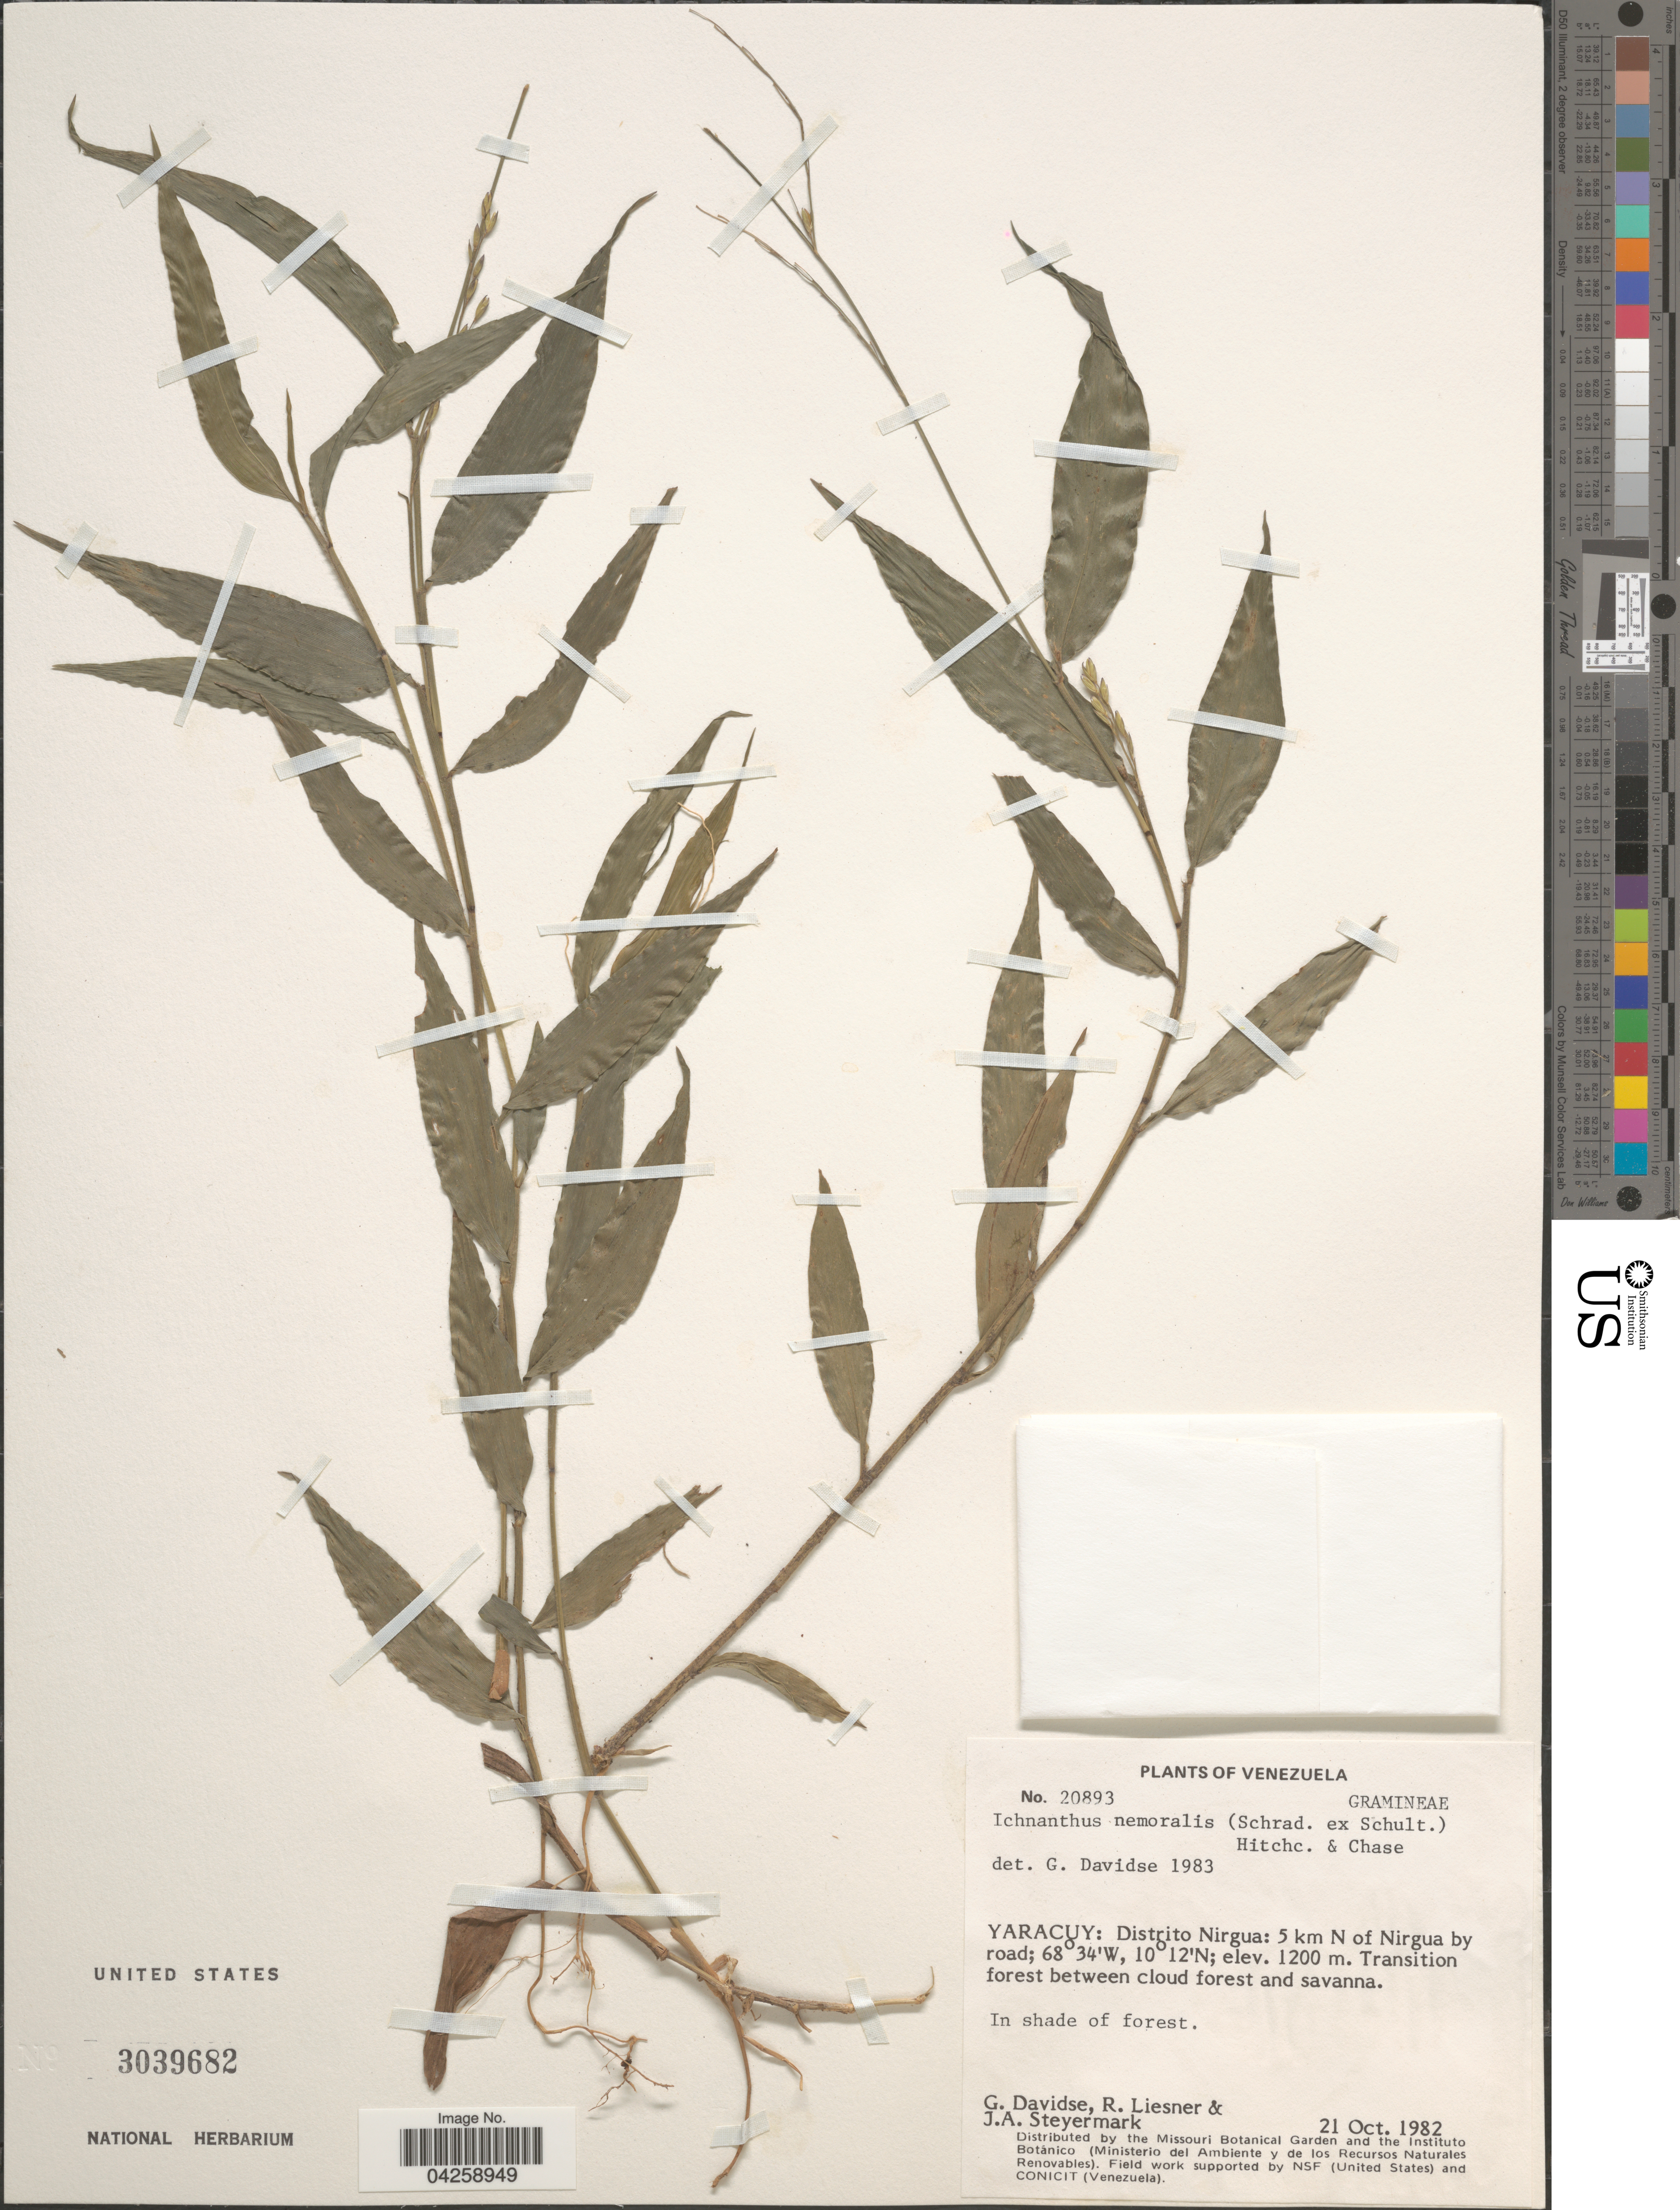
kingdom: Plantae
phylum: Tracheophyta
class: Liliopsida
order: Poales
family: Poaceae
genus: Ichnanthus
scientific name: Ichnanthus nemoralis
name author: (Schrad.) Hitchc. & Chase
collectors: G. Davidse, R. L. Liesner & J. Steyermark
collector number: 20893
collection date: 1982-10-21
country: Venezuela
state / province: Yaracuy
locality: Distritio Nirgua: 5 km N of Nirgua by road. Transition forest between cloud forest and savanna.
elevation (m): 1200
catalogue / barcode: US 3039682